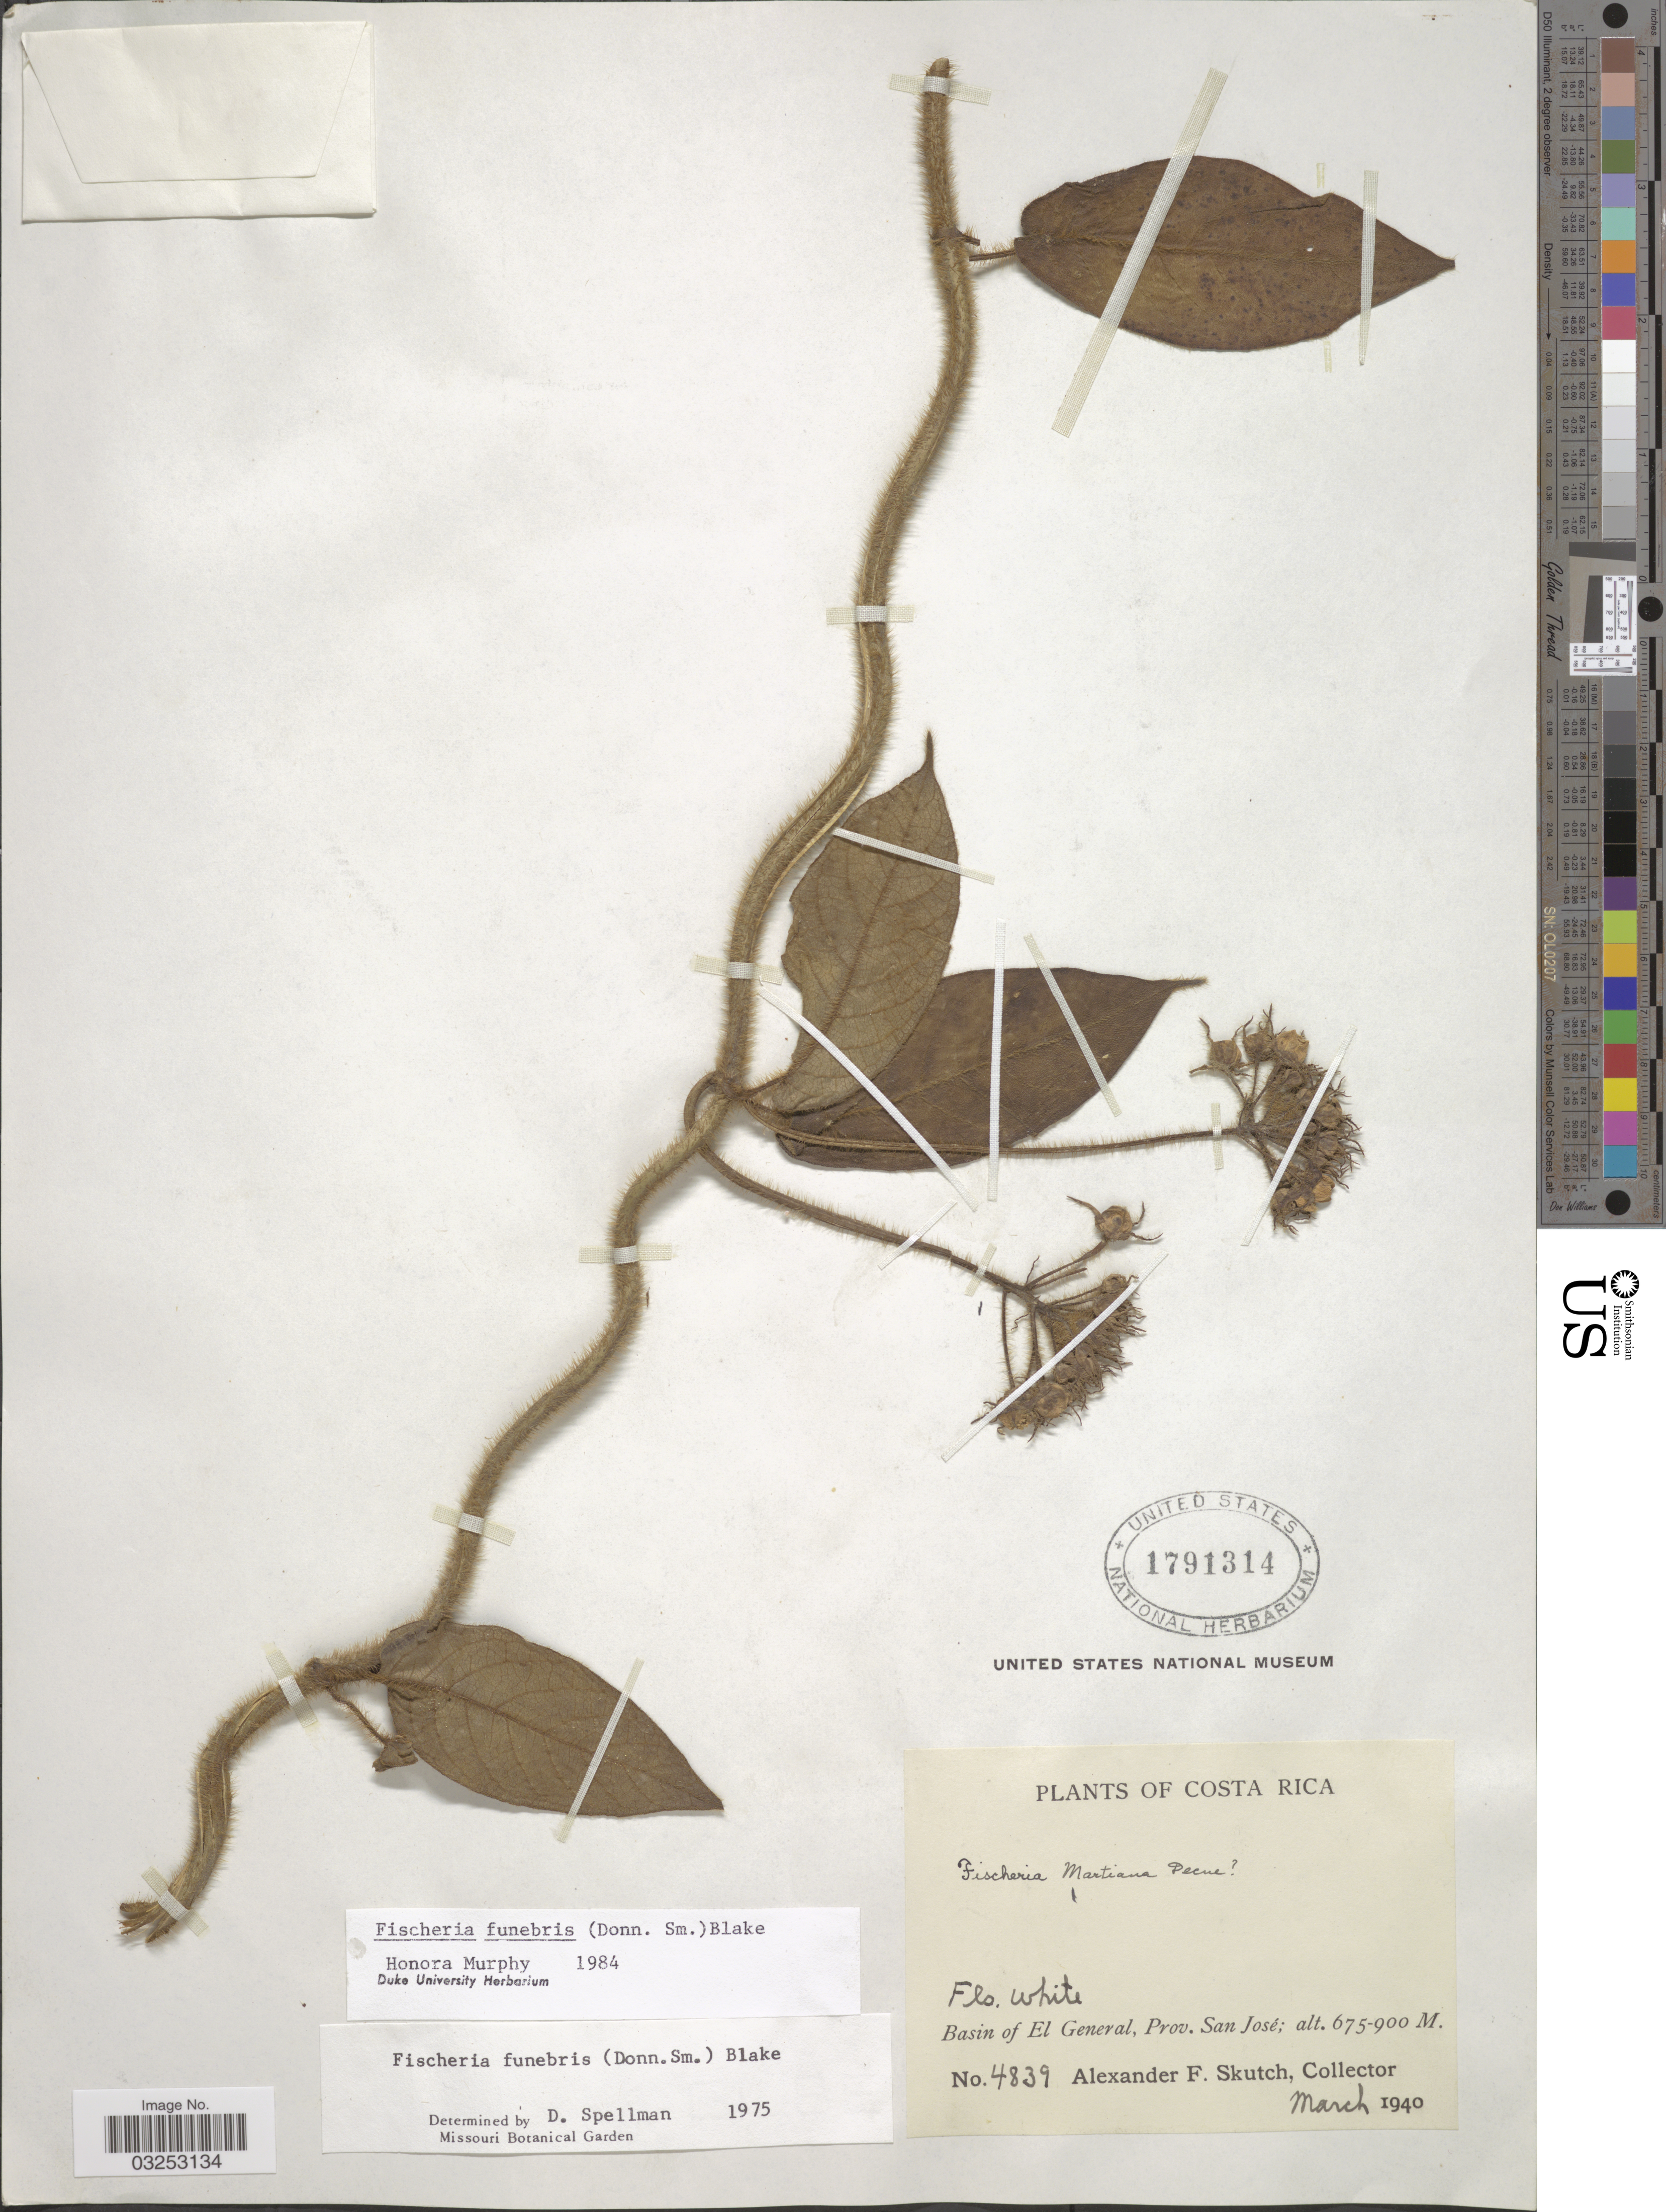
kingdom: Plantae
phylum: Tracheophyta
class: Magnoliopsida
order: Gentianales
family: Apocynaceae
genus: Fischeria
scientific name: Fischeria funebris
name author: (Donn. Sm.) S.F. Blake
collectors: A. F. Skutch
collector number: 4839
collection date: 1940-03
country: Costa Rica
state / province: San José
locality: Basin of El General, Prov. San José.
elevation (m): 675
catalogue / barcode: US 1791314